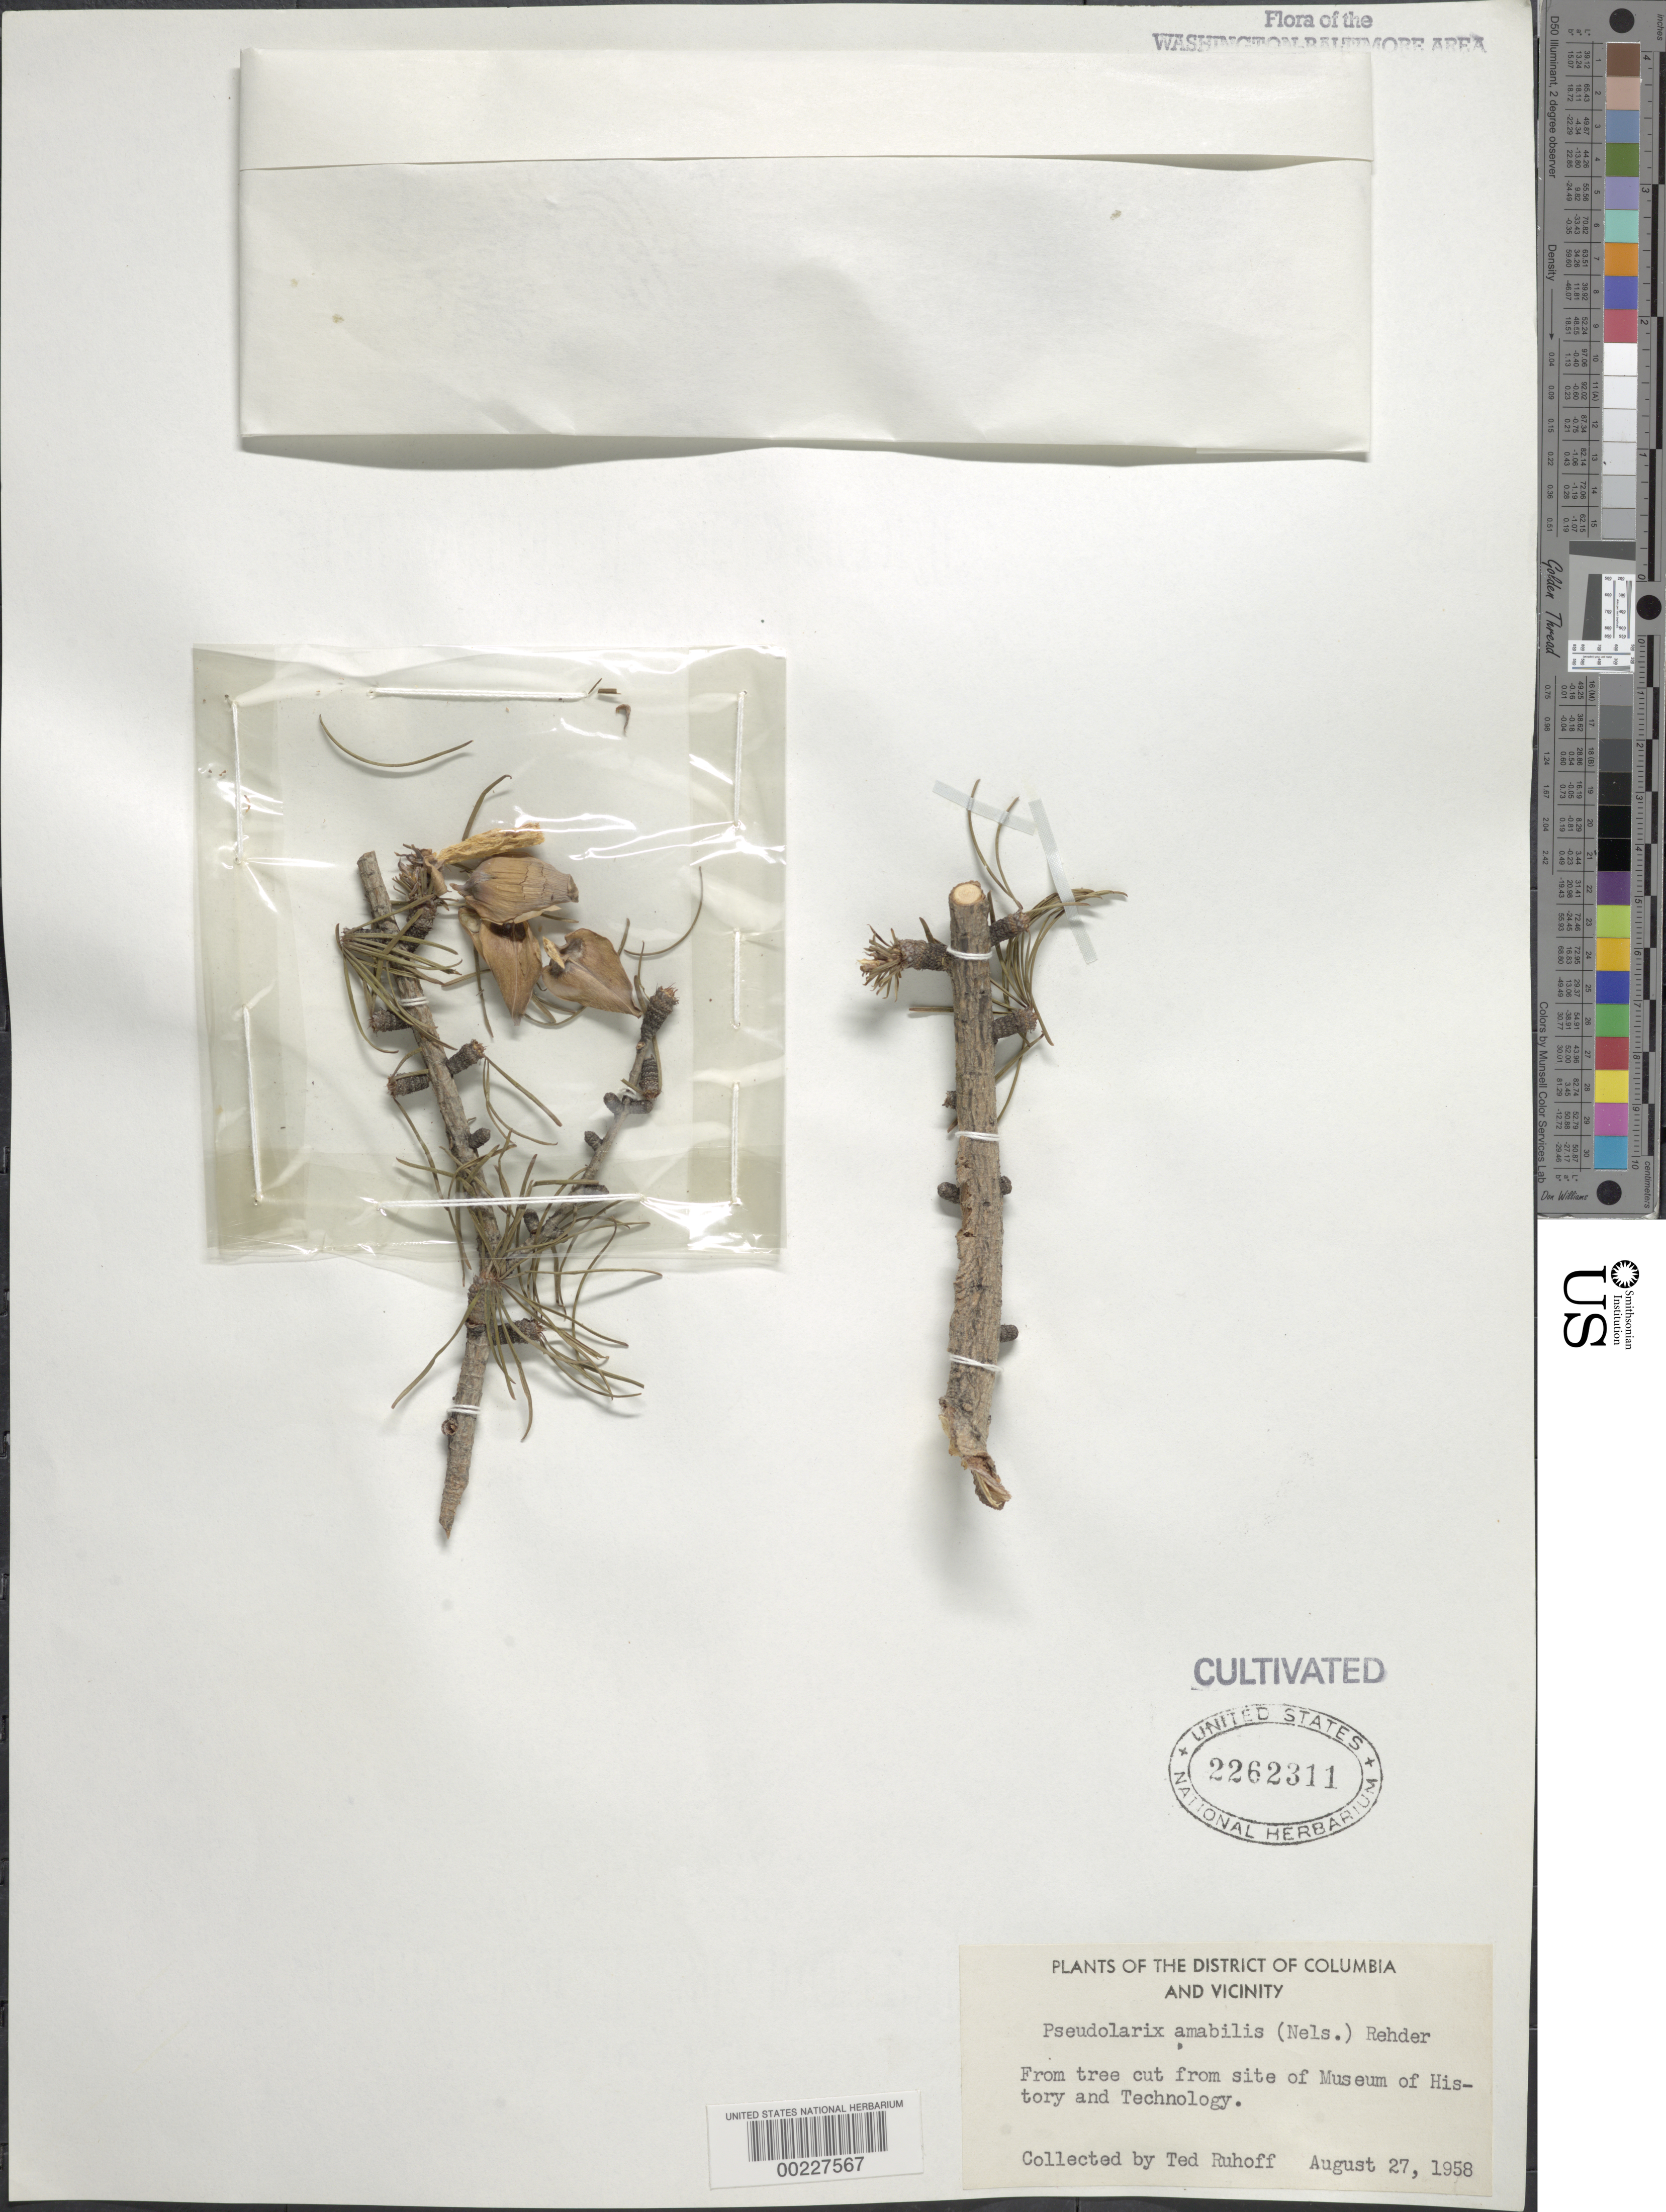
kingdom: Plantae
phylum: Tracheophyta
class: Pinopsida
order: Pinales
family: Pinaceae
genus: Pseudolarix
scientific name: Pseudolarix amabilis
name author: Rehder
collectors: T. Ruhoff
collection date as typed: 27 Aug 1958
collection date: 1958-08-27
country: United States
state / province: District of Columbia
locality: Site of Museum of History and Technology (American History)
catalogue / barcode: US 2262311